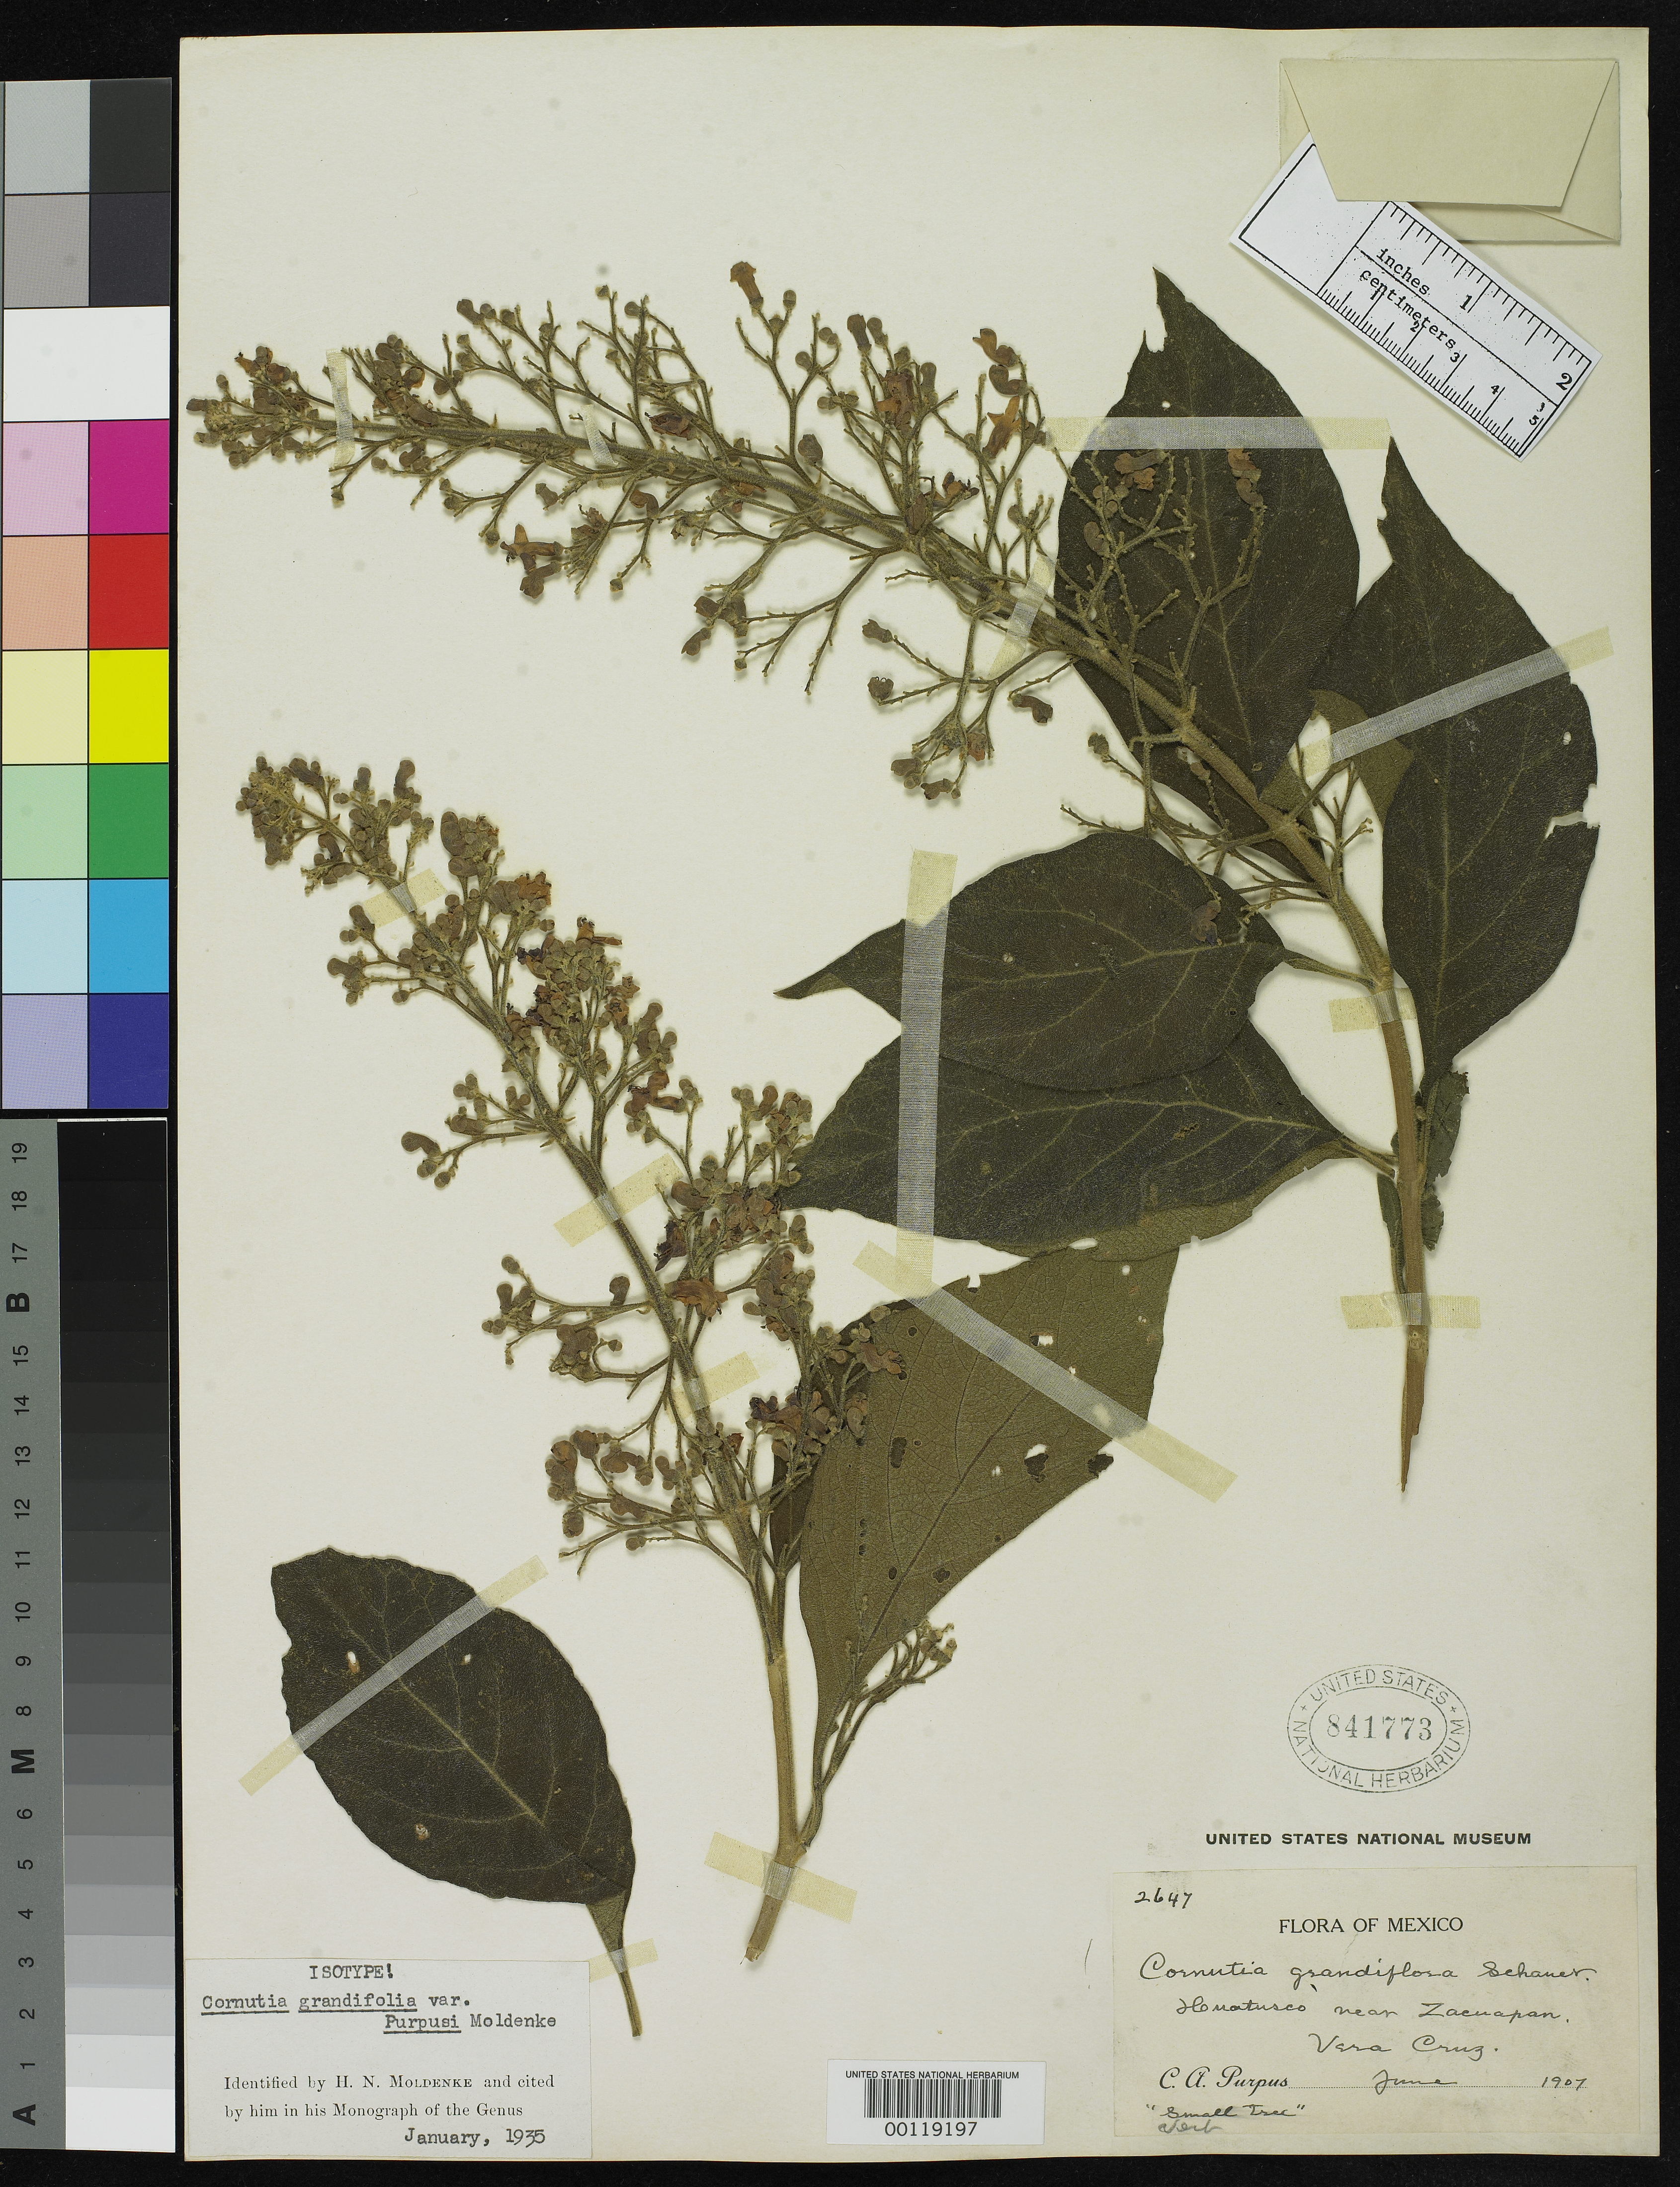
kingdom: Plantae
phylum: Tracheophyta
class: Magnoliopsida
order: Lamiales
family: Lamiaceae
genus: Cornutia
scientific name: Cornutia grandifolia var. purprisi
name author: Moldenke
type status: Isotype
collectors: C. A. Purpus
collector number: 2647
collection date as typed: Jun 1907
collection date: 1907-06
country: Mexico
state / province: Veracruz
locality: Near Zacuapan.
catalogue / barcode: US 841773